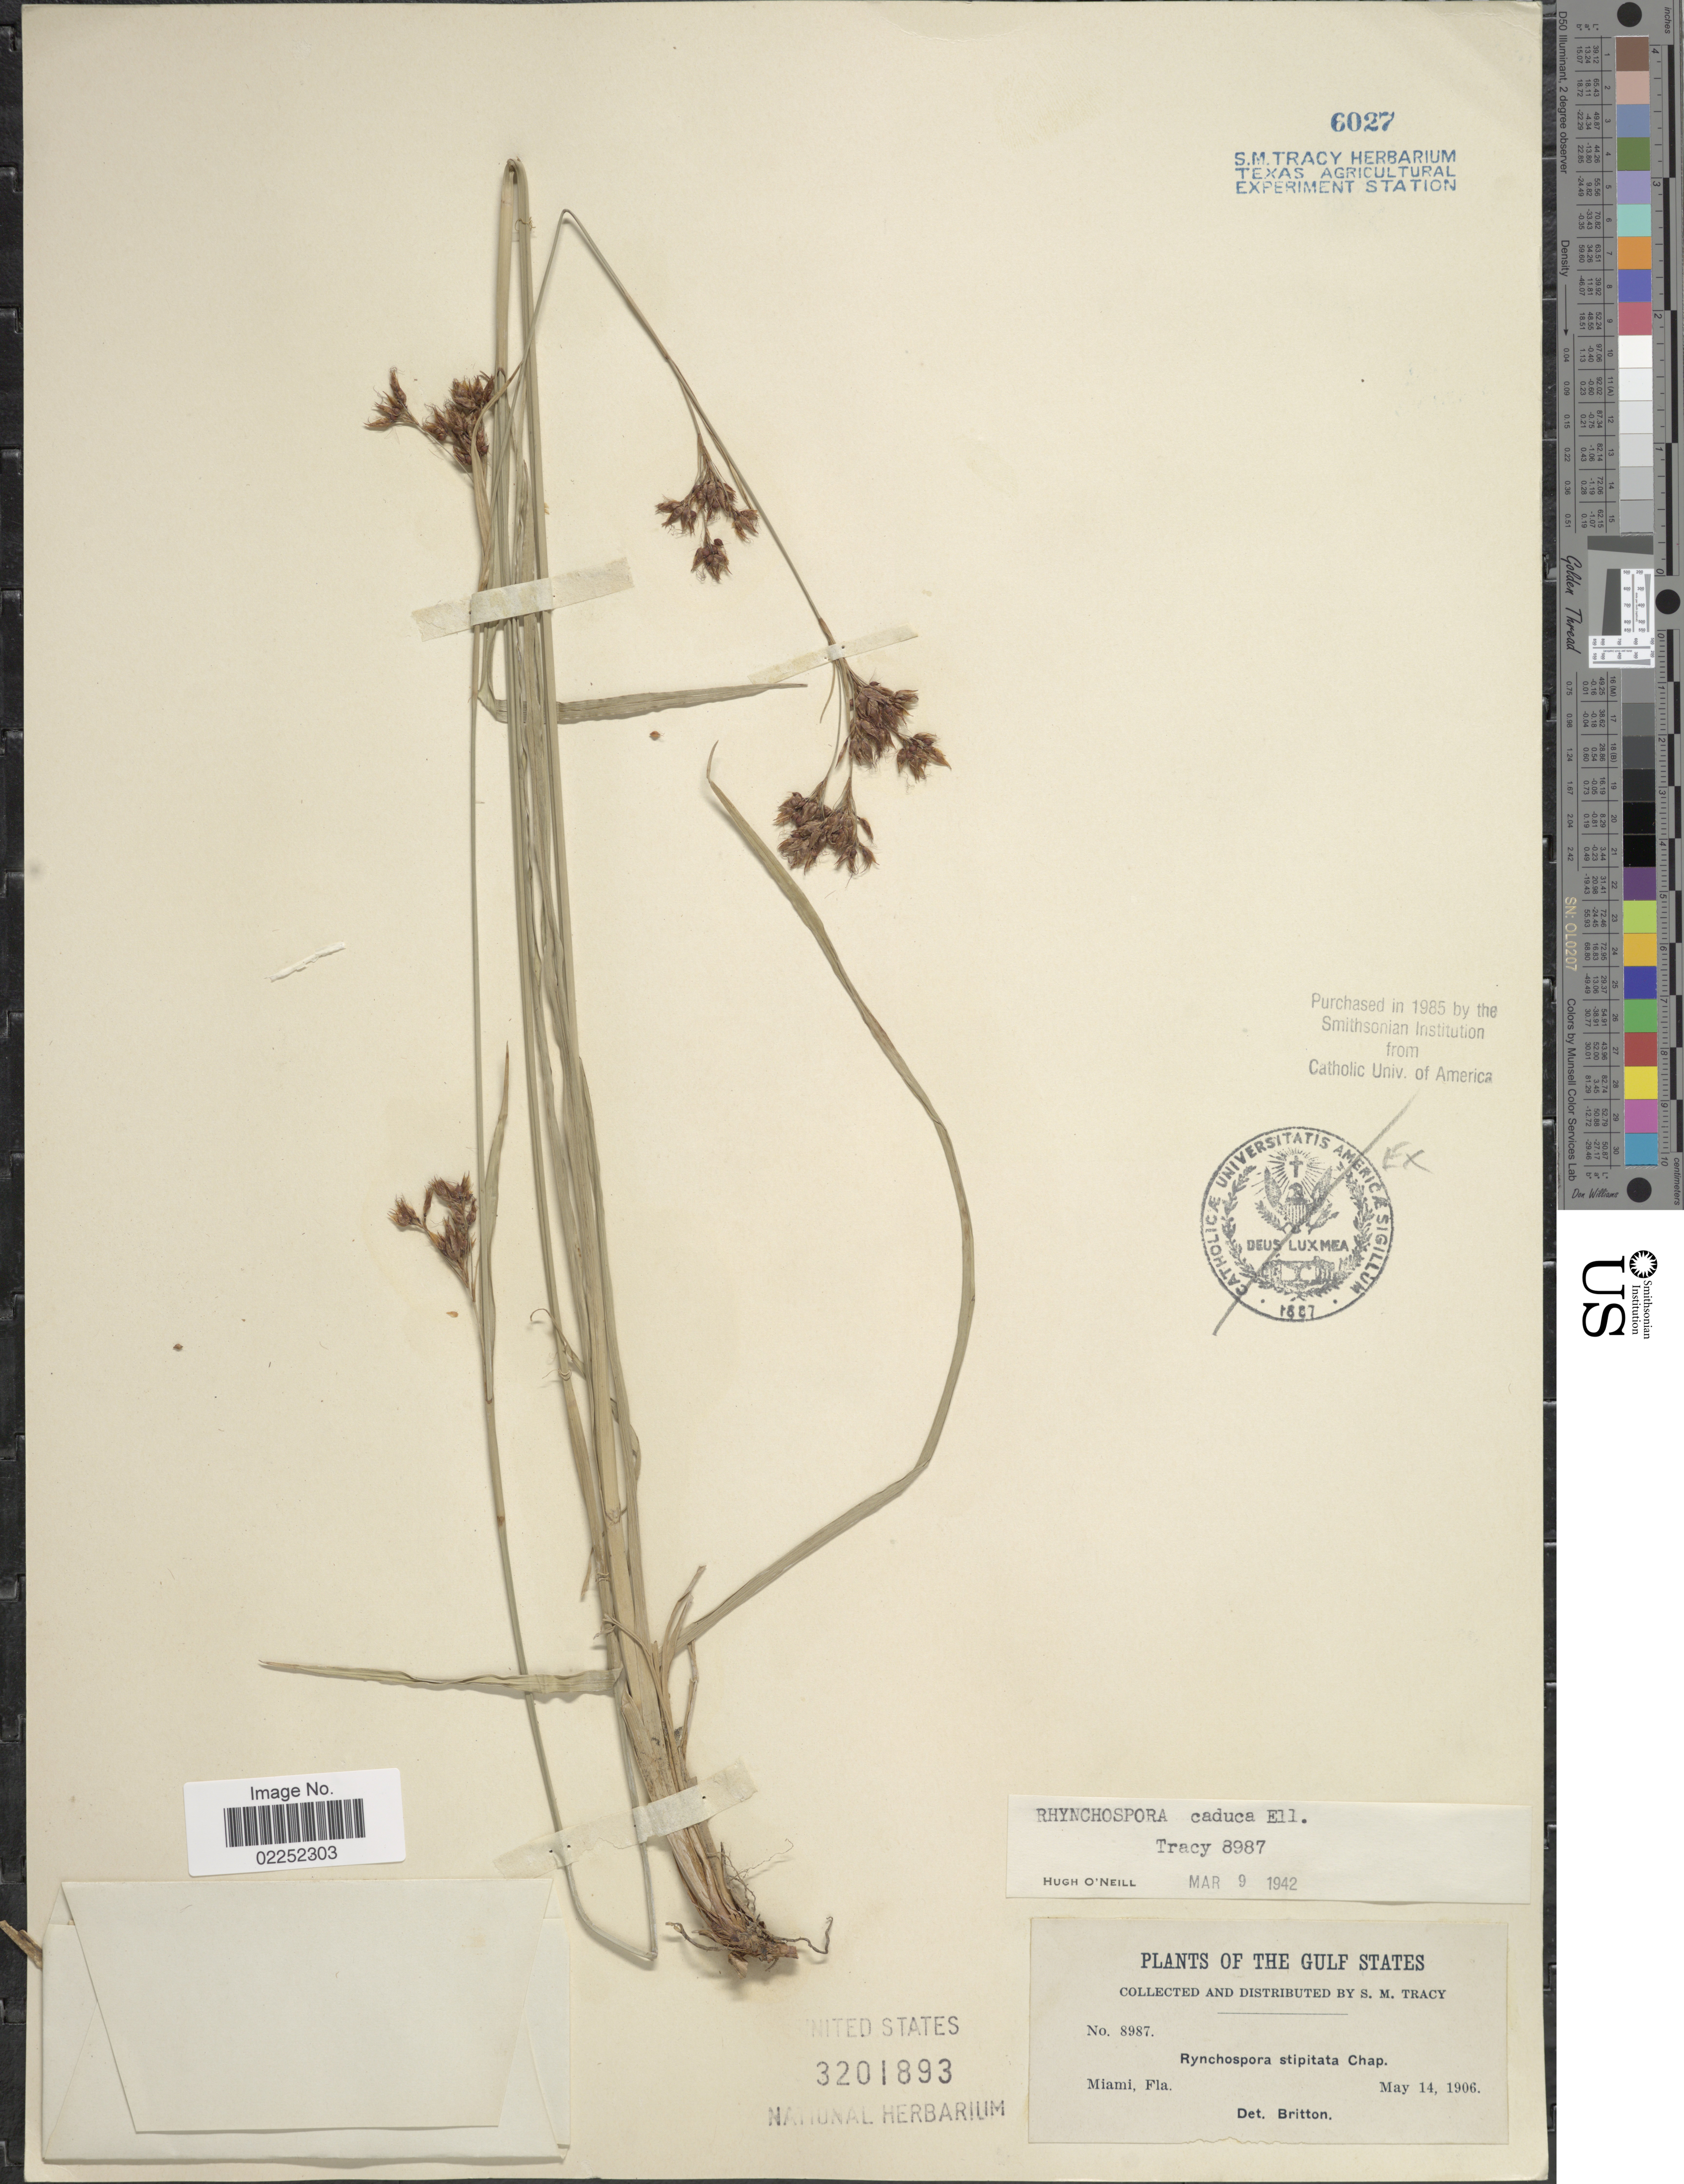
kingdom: Plantae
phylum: Tracheophyta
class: Liliopsida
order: Poales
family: Cyperaceae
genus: Rhynchospora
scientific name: Rhynchospora caduca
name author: Elliott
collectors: S. M. Tracy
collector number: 8987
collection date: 1906-05-14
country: United States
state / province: Florida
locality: The Gulf States, Miami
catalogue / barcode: US 3201893